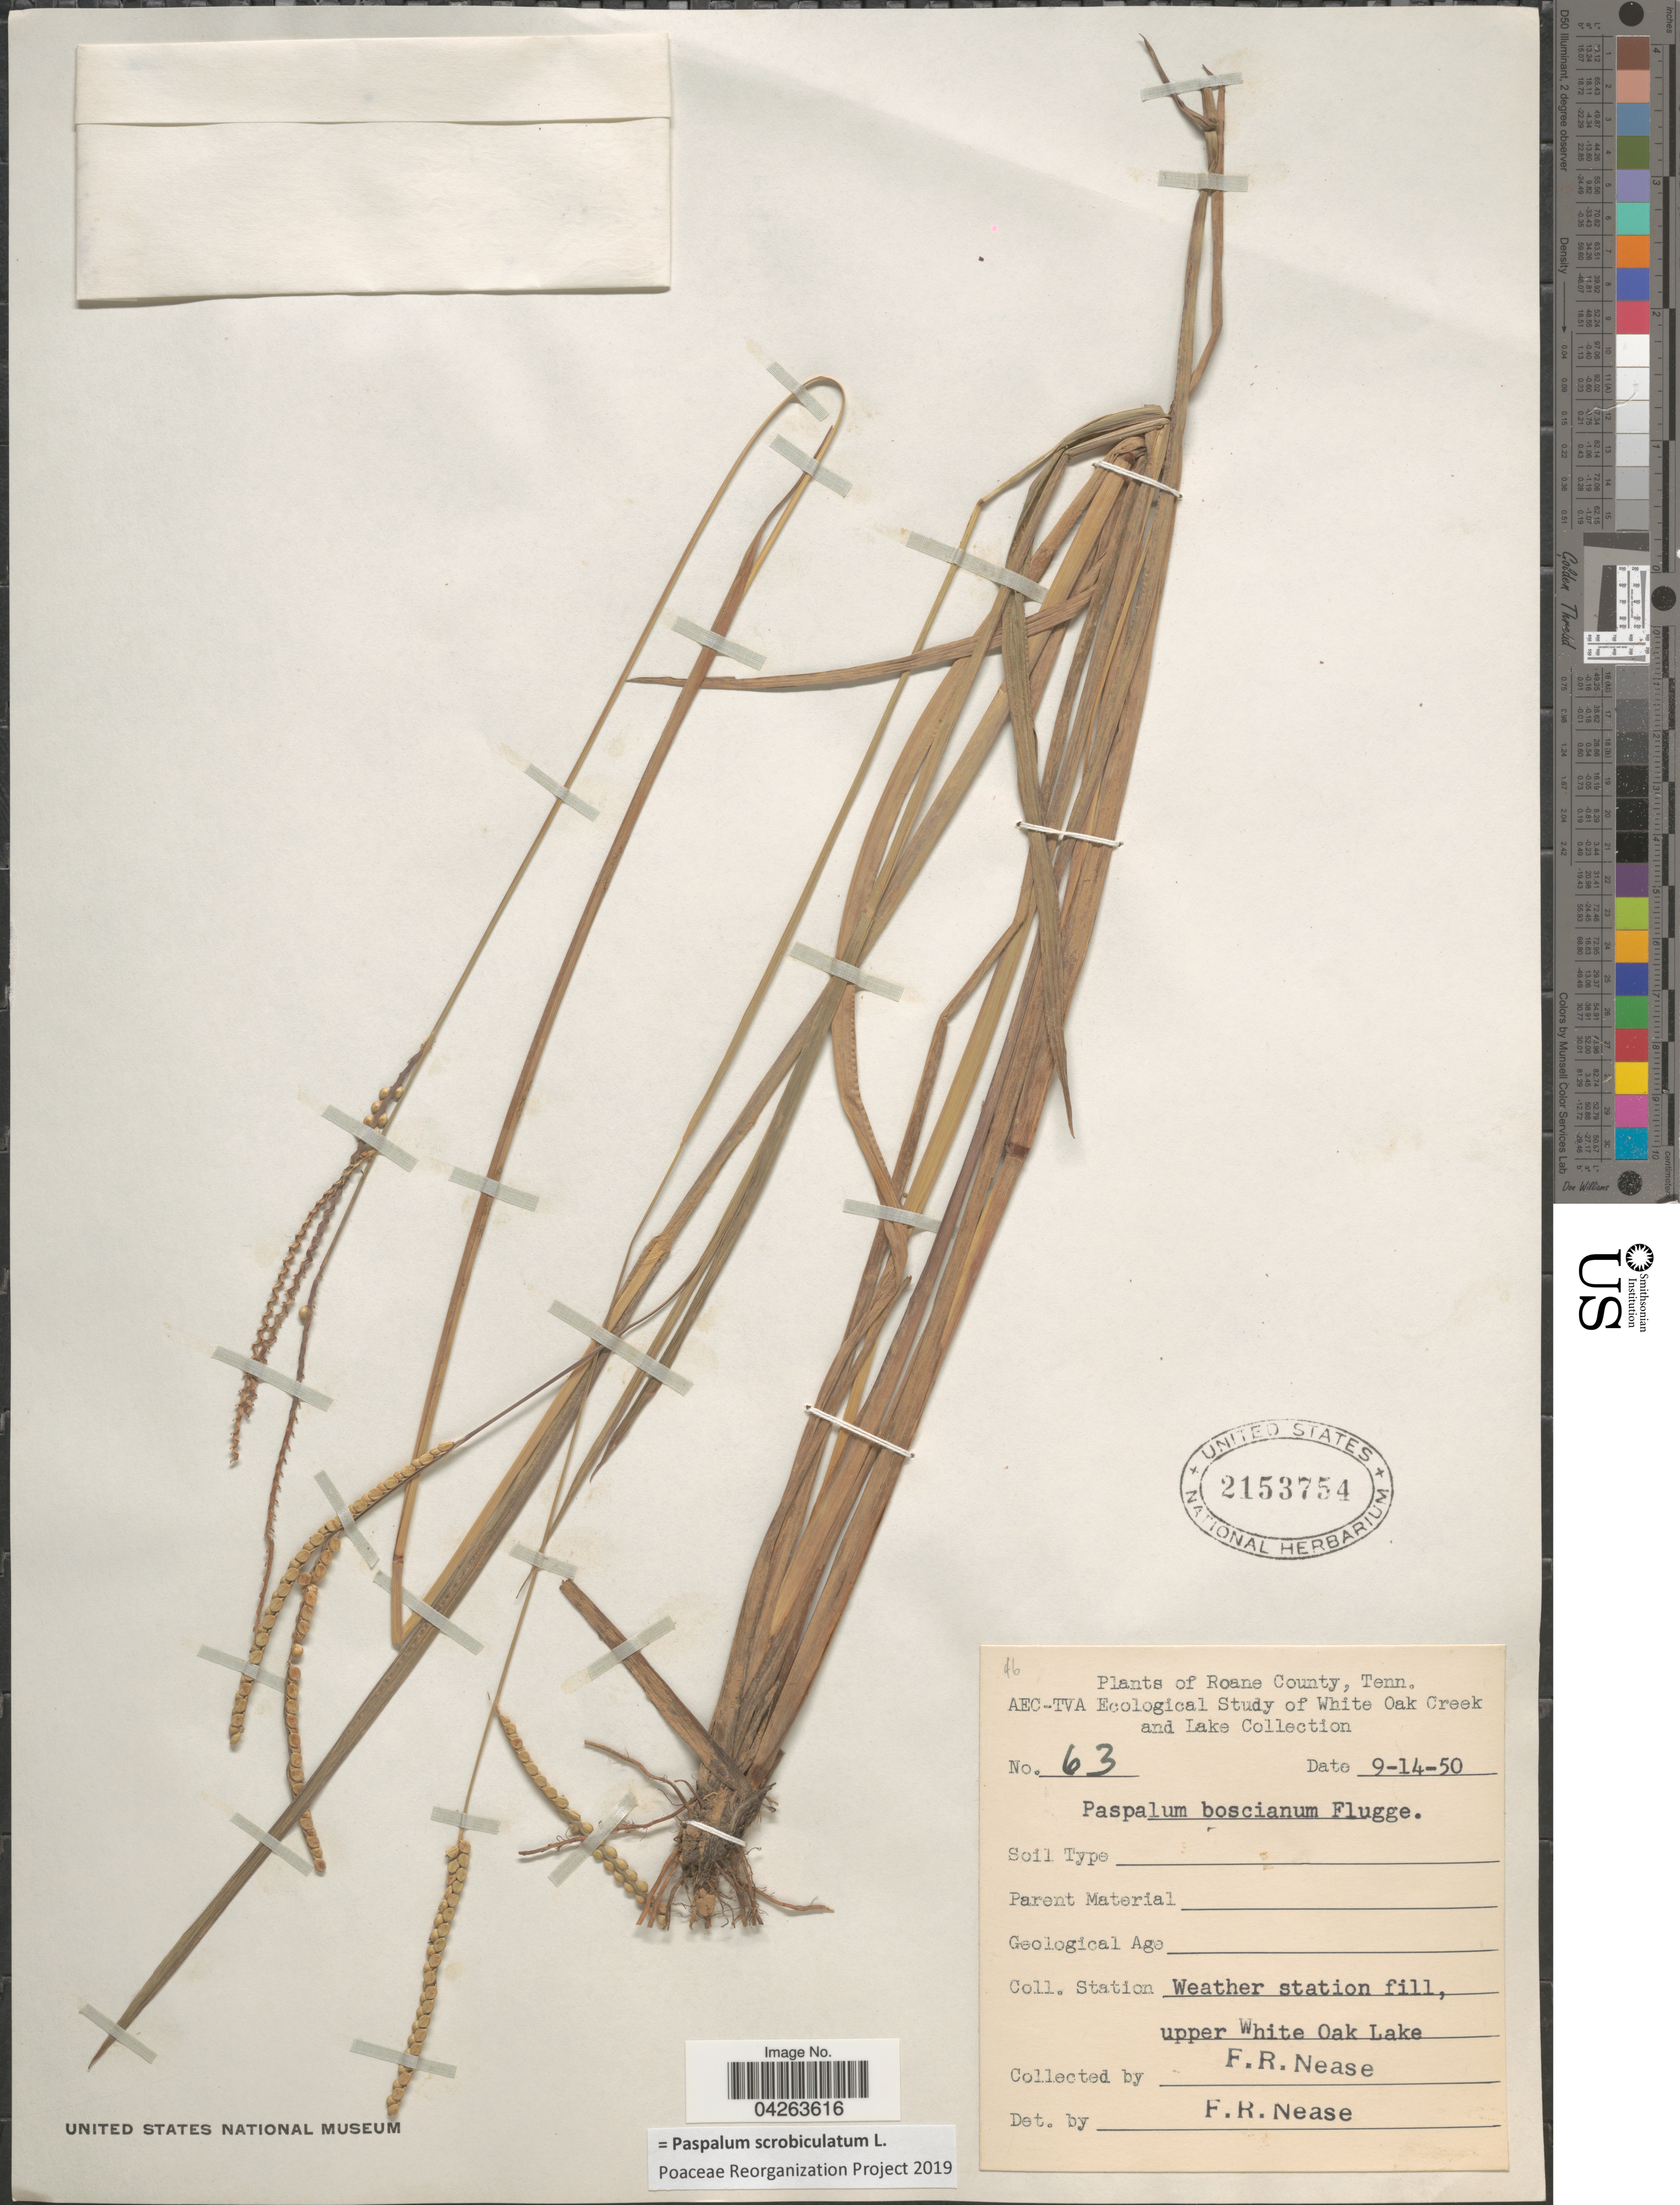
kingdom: Plantae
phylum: Tracheophyta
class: Liliopsida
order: Poales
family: Poaceae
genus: Paspalum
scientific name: Paspalum scrobiculatum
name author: L.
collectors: F. Nease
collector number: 63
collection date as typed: Transcribed d/m/y: 14/9/50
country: United States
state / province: Tennessee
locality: Roane County. Station Weather station fill, upper White Oak Lake.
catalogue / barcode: US 2153754